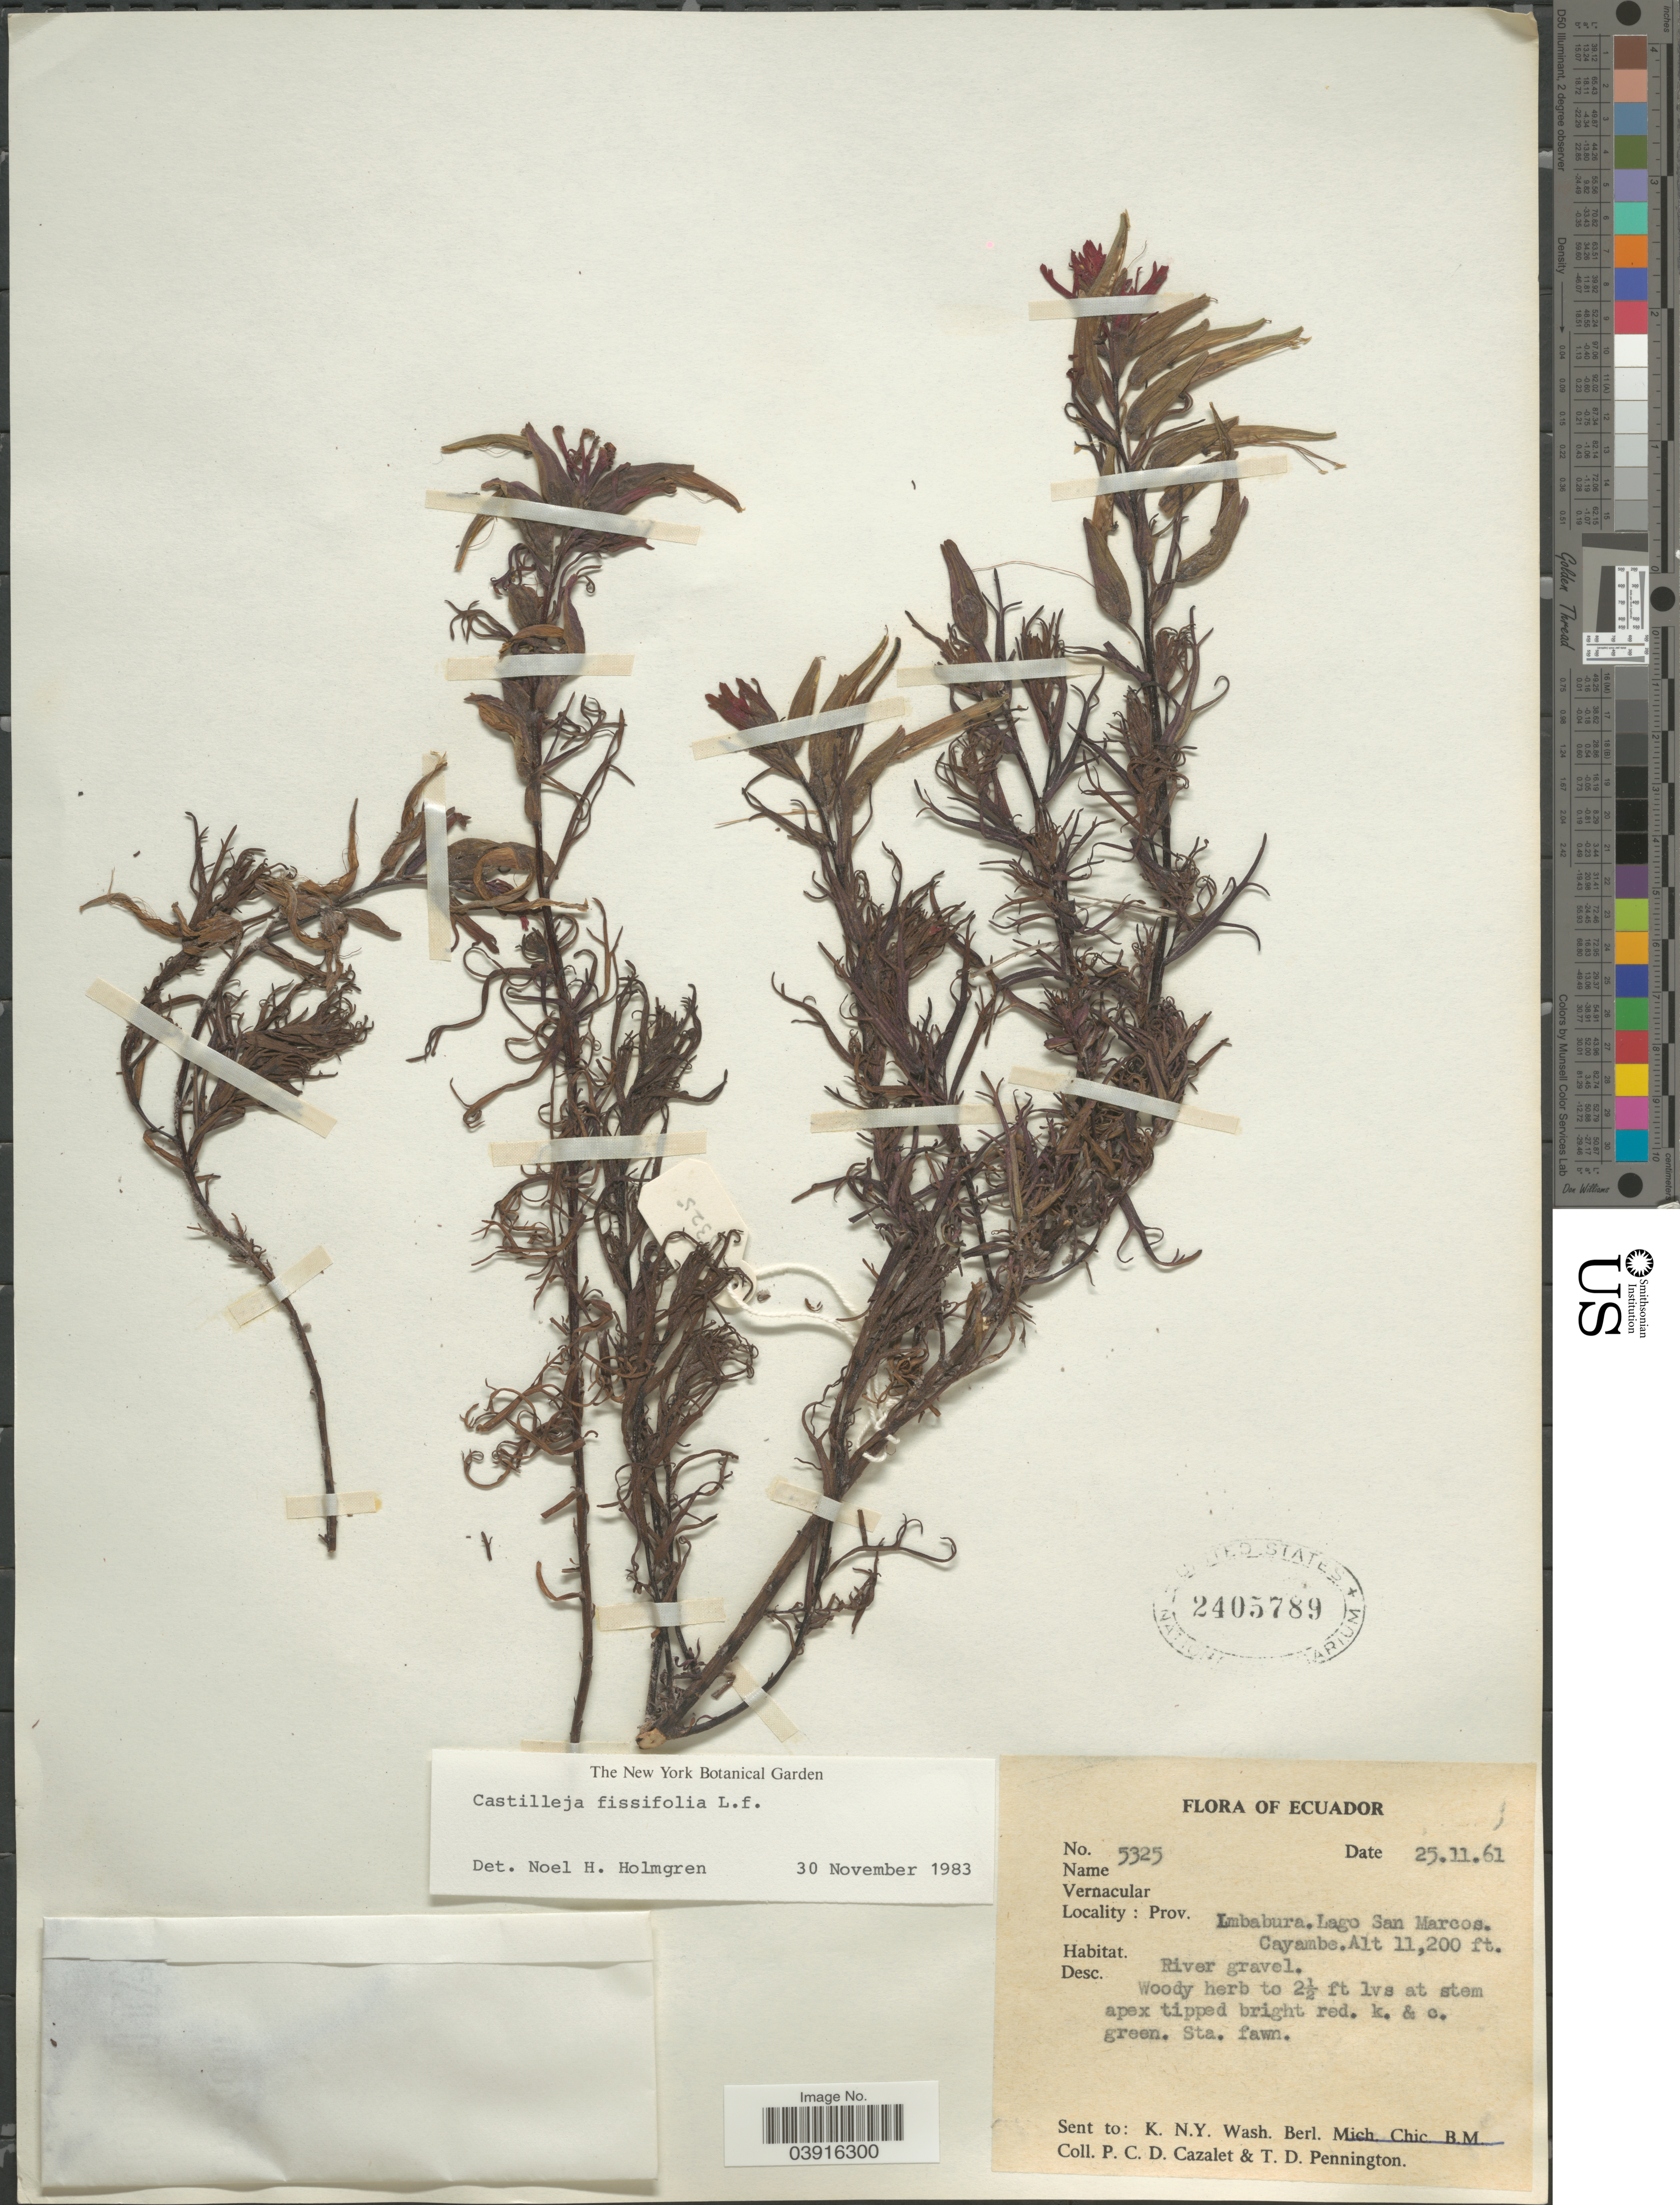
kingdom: Plantae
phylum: Tracheophyta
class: Magnoliopsida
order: Lamiales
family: Orobanchaceae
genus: Castilleja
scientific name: Castilleja fissifolia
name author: L. f.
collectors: P. C. D. Cazalet & T. D. Pennington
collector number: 5325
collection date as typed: Transcribed d/m/y: 25/11/61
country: Ecuador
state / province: Imbabura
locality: Lago San Marcos. Cayambe.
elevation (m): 3414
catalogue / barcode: US 2405789